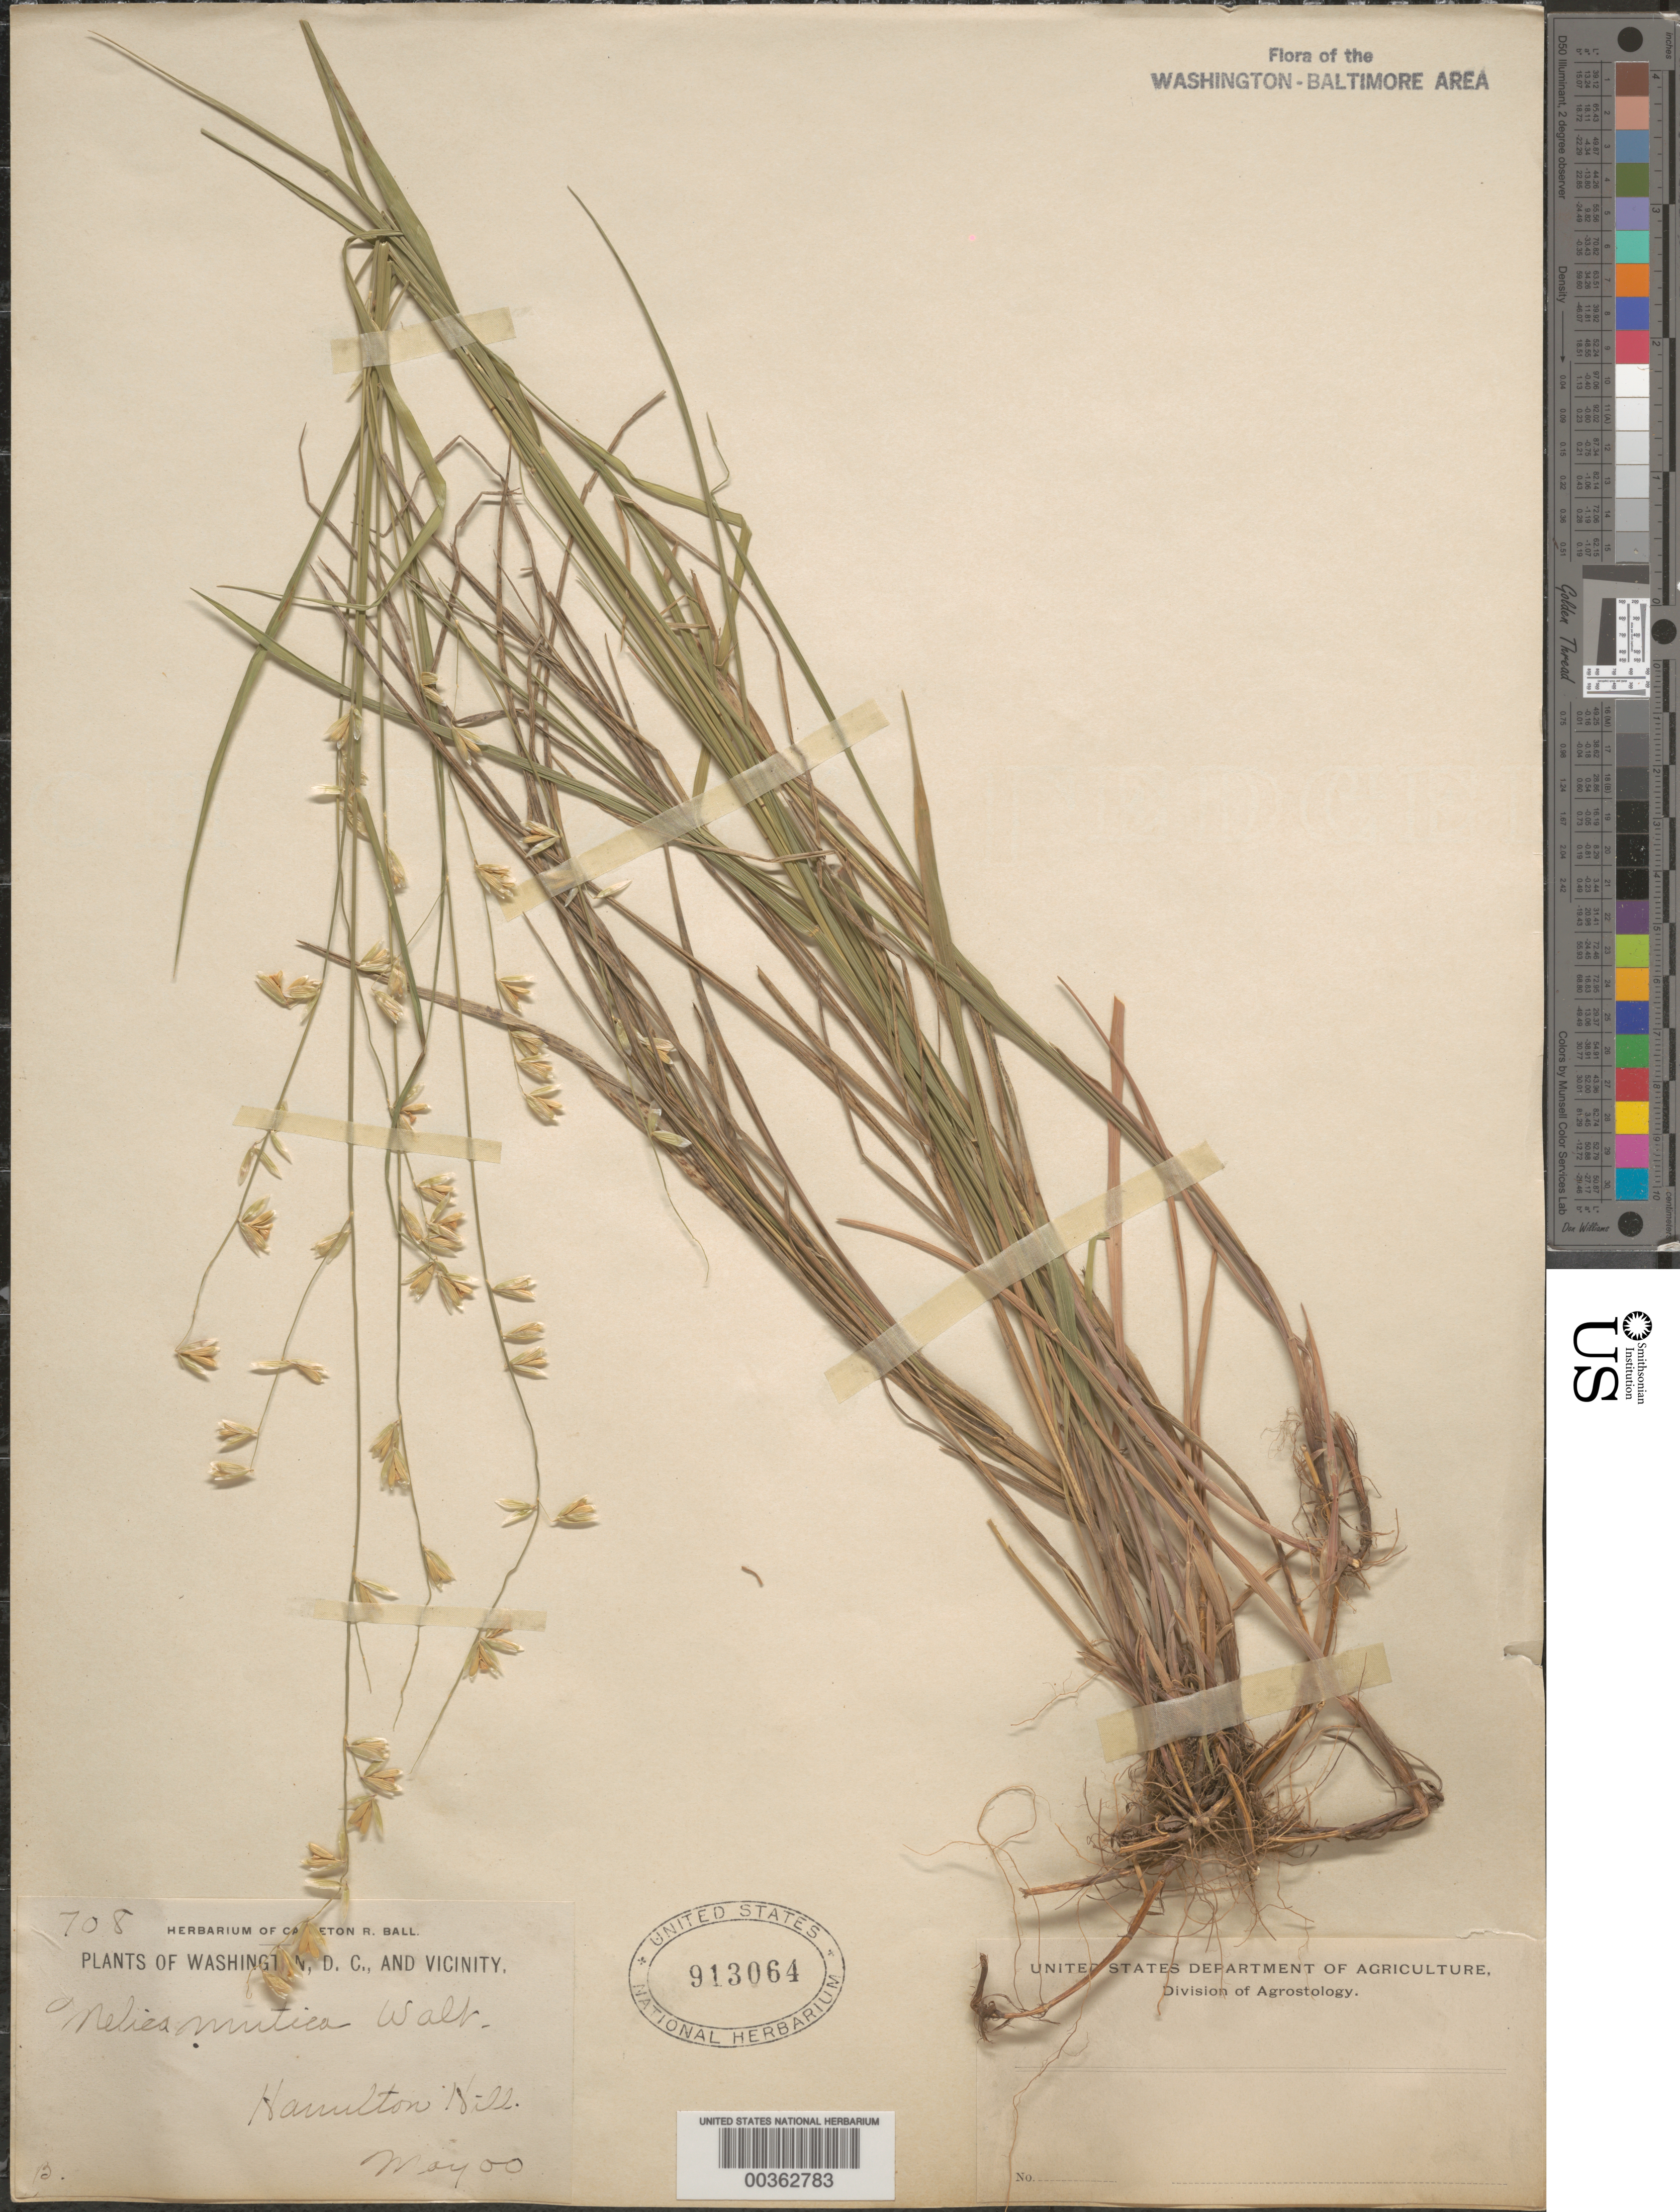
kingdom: Plantae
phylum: Tracheophyta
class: Liliopsida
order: Poales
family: Poaceae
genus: Melica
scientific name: Melica mutica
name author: Walter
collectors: C. R. Ball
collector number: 708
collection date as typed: May 1900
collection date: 1900-05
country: United States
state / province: District of Columbia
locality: Hamilton Hill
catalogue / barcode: US 913064